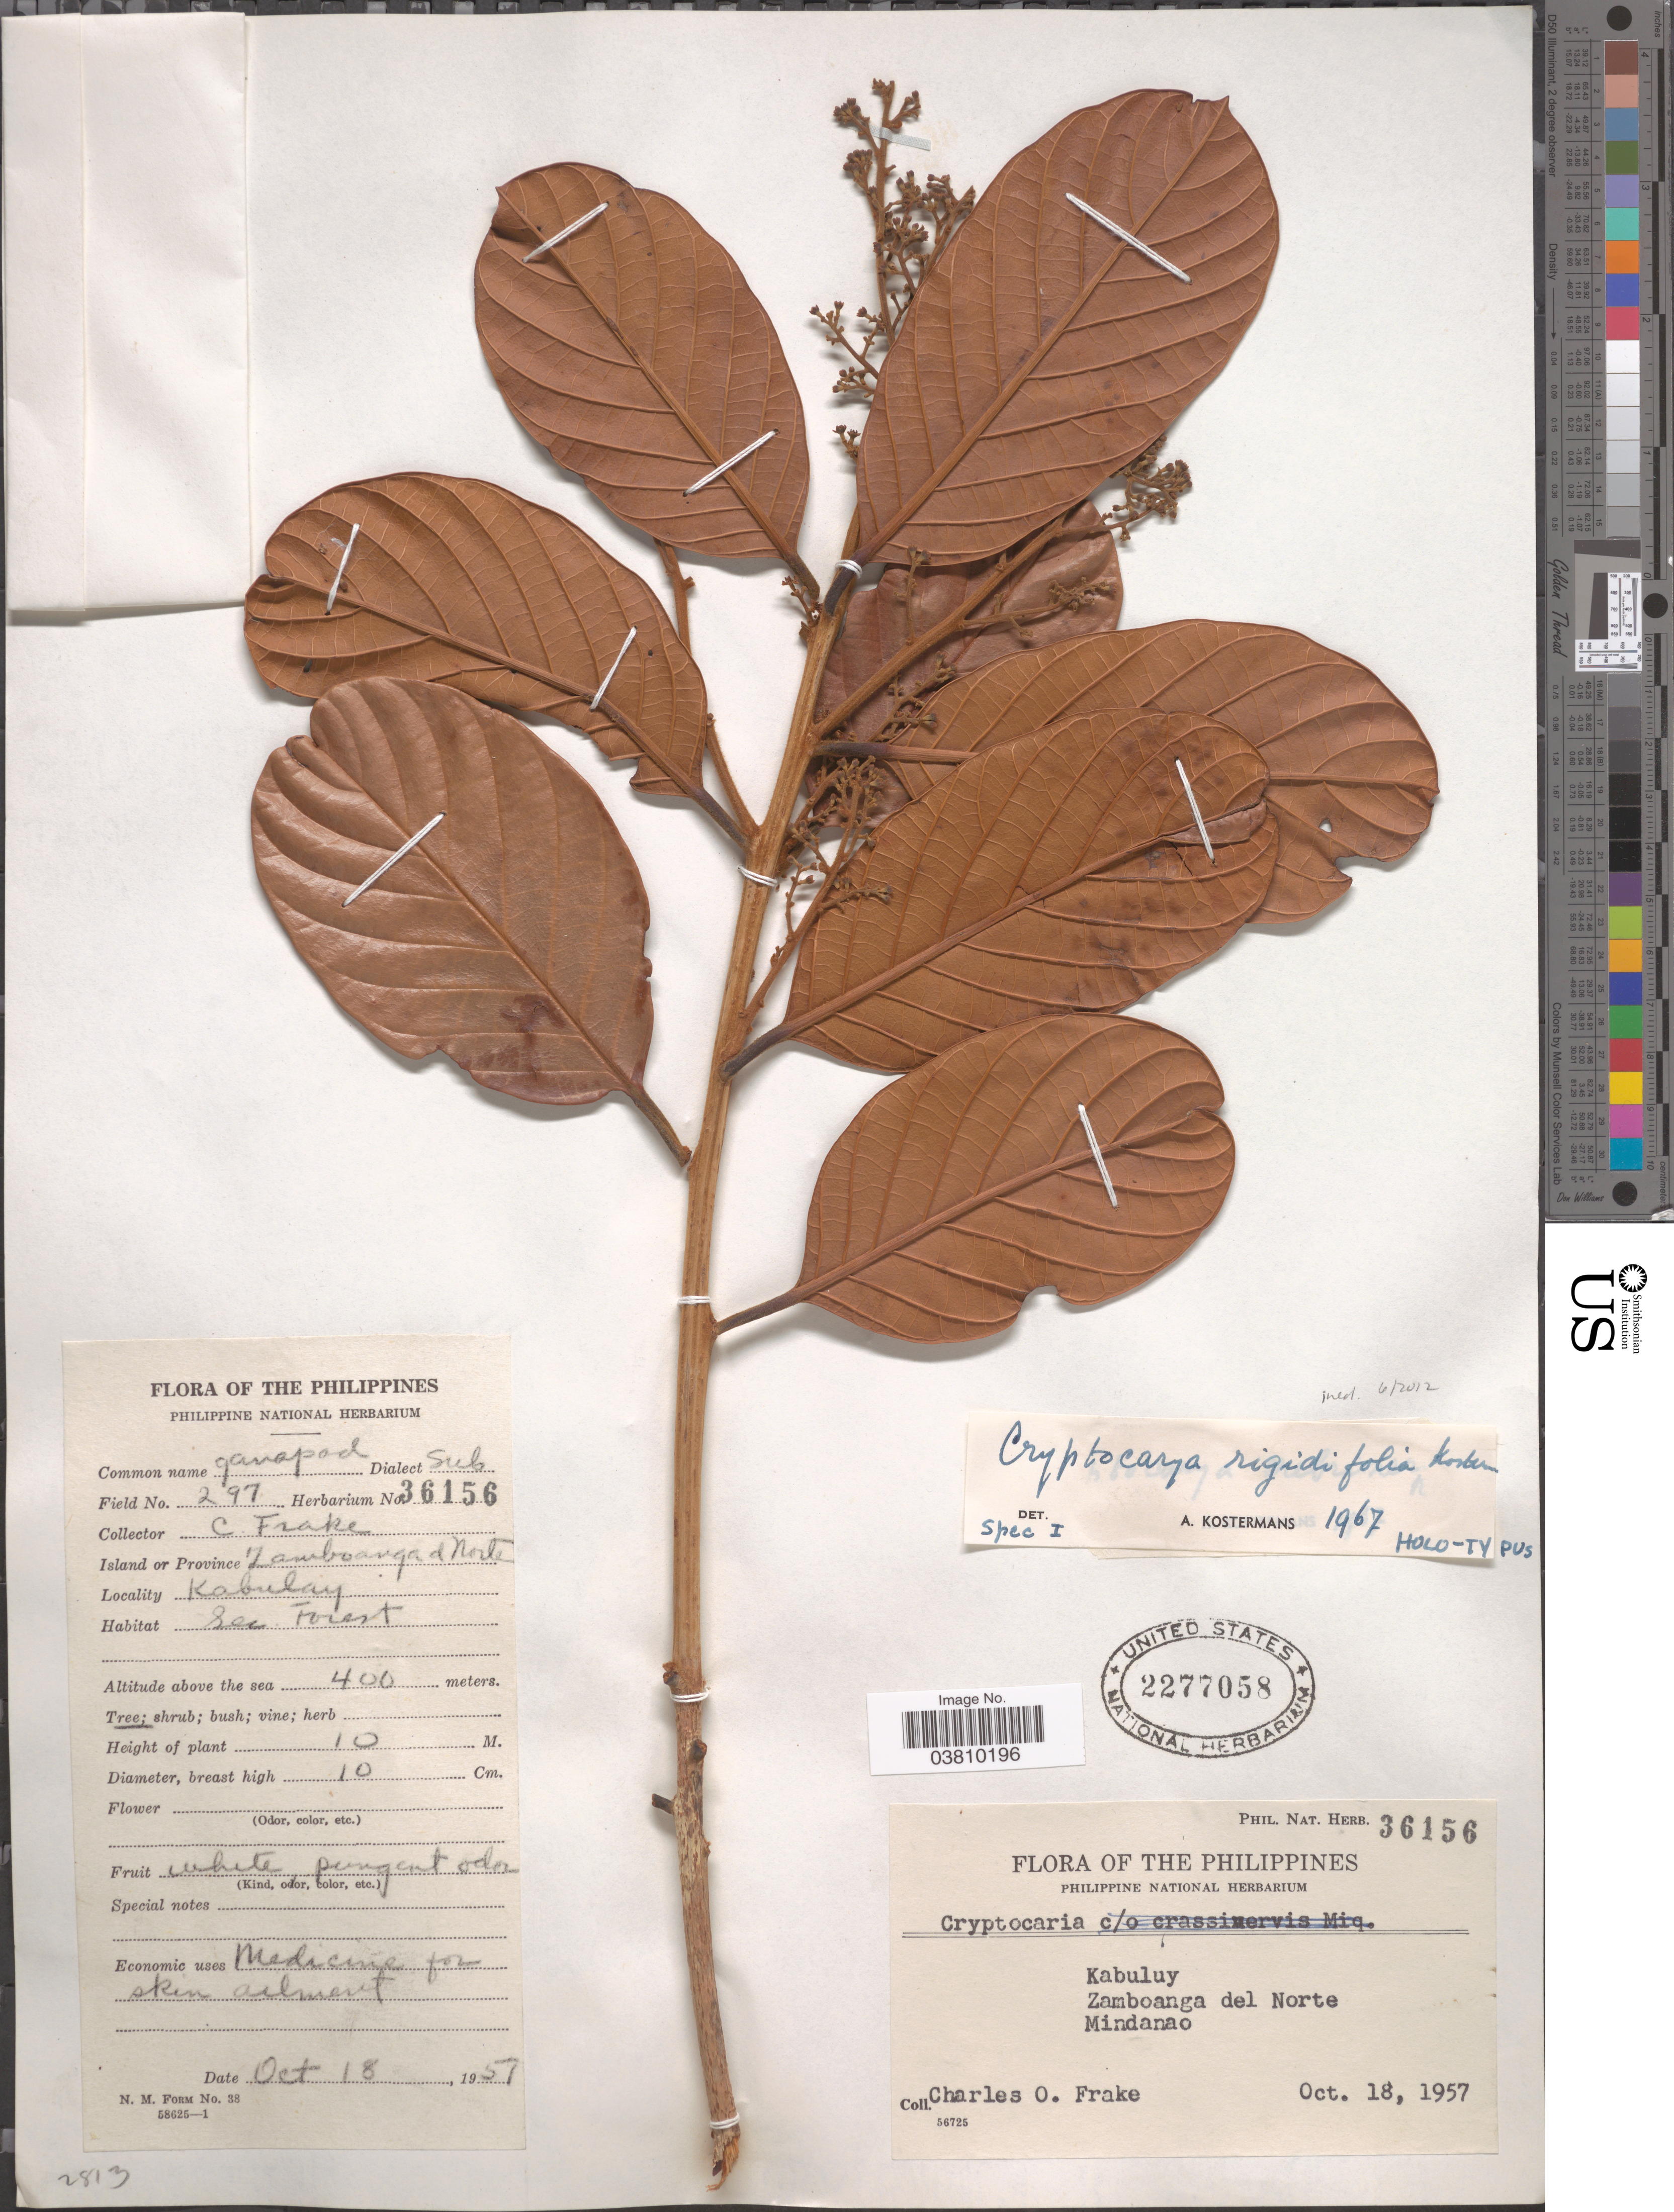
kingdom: Plantae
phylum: Tracheophyta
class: Magnoliopsida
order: Laurales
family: Lauraceae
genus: Cryptocarya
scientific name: Cryptocarya sp.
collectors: C. O. Frake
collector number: Phil. Nat. Herb. 36156/297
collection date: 1957-10-18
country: Philippines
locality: Island or Province Zamboanga del Norte. Kabulay, Mindanao.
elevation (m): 400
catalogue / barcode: US 2277058